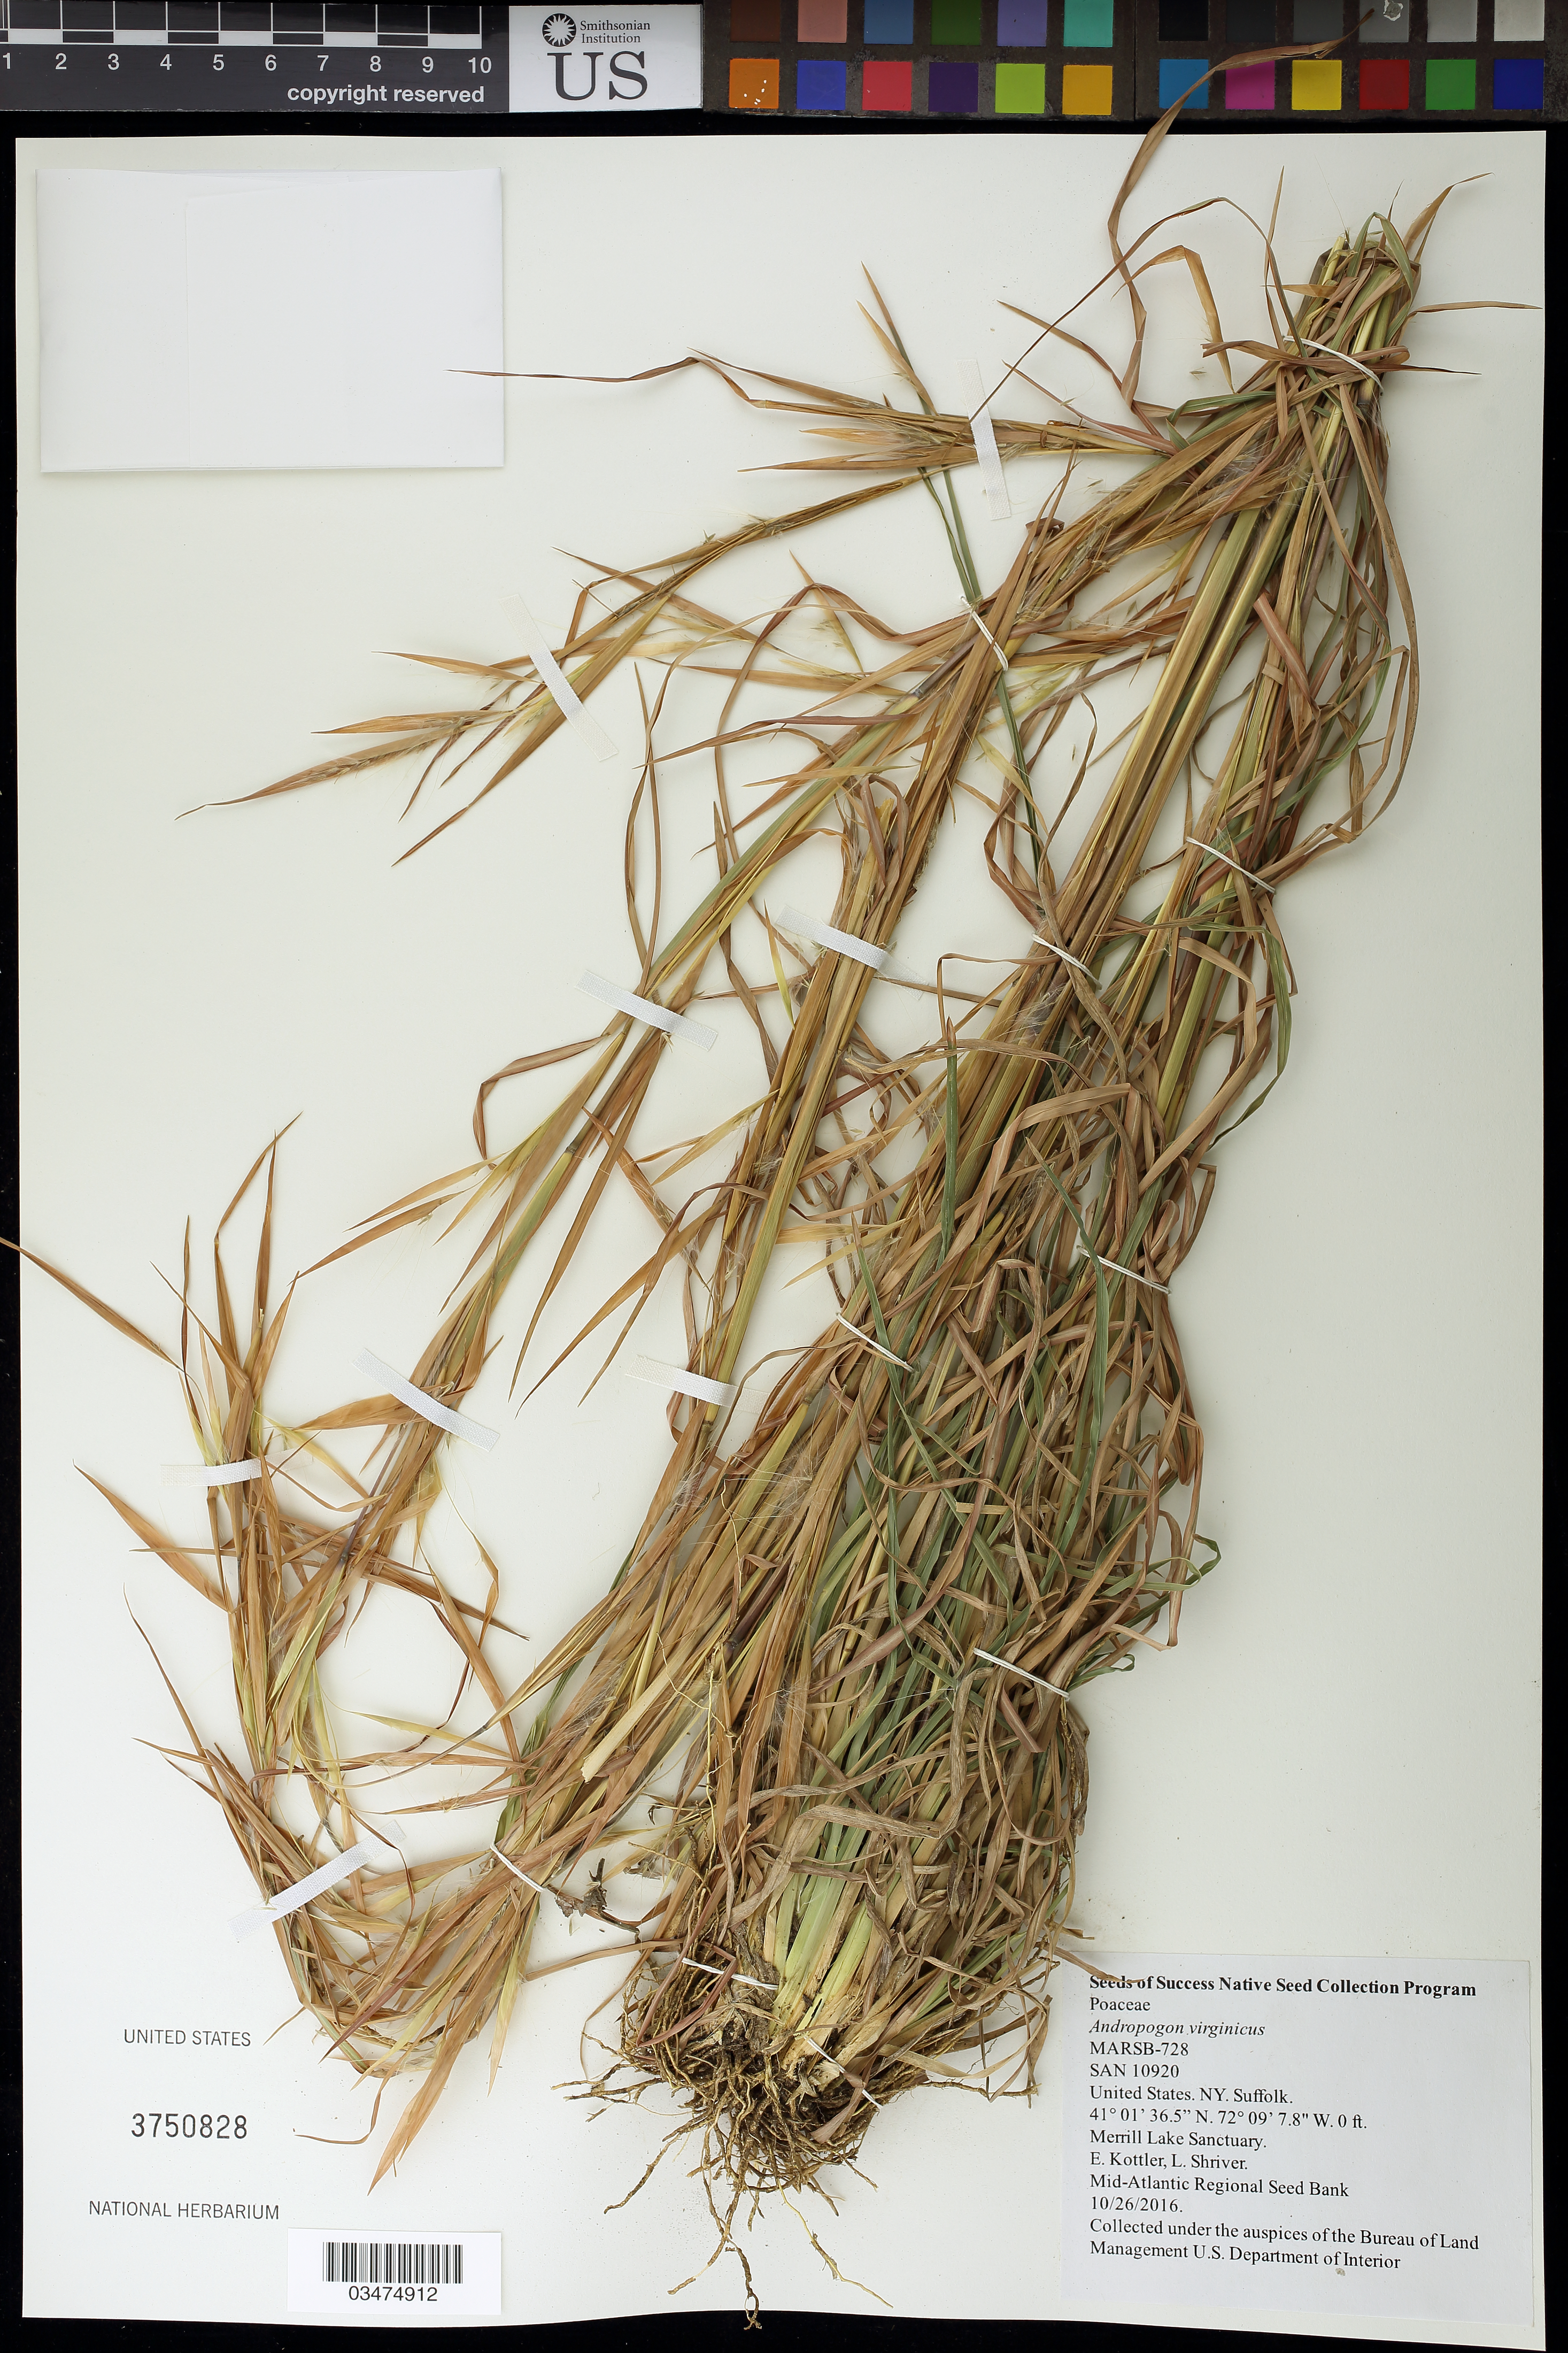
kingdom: Plantae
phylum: Tracheophyta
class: Liliopsida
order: Poales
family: Poaceae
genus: Andropogon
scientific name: Andropogon virginicus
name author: L.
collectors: E. Kottler & L. Shriver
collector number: MARSB-728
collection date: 2016-10-26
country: United States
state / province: New York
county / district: Suffolk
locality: Merrill Lake Sanctuary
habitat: old field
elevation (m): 0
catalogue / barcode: US 3750828